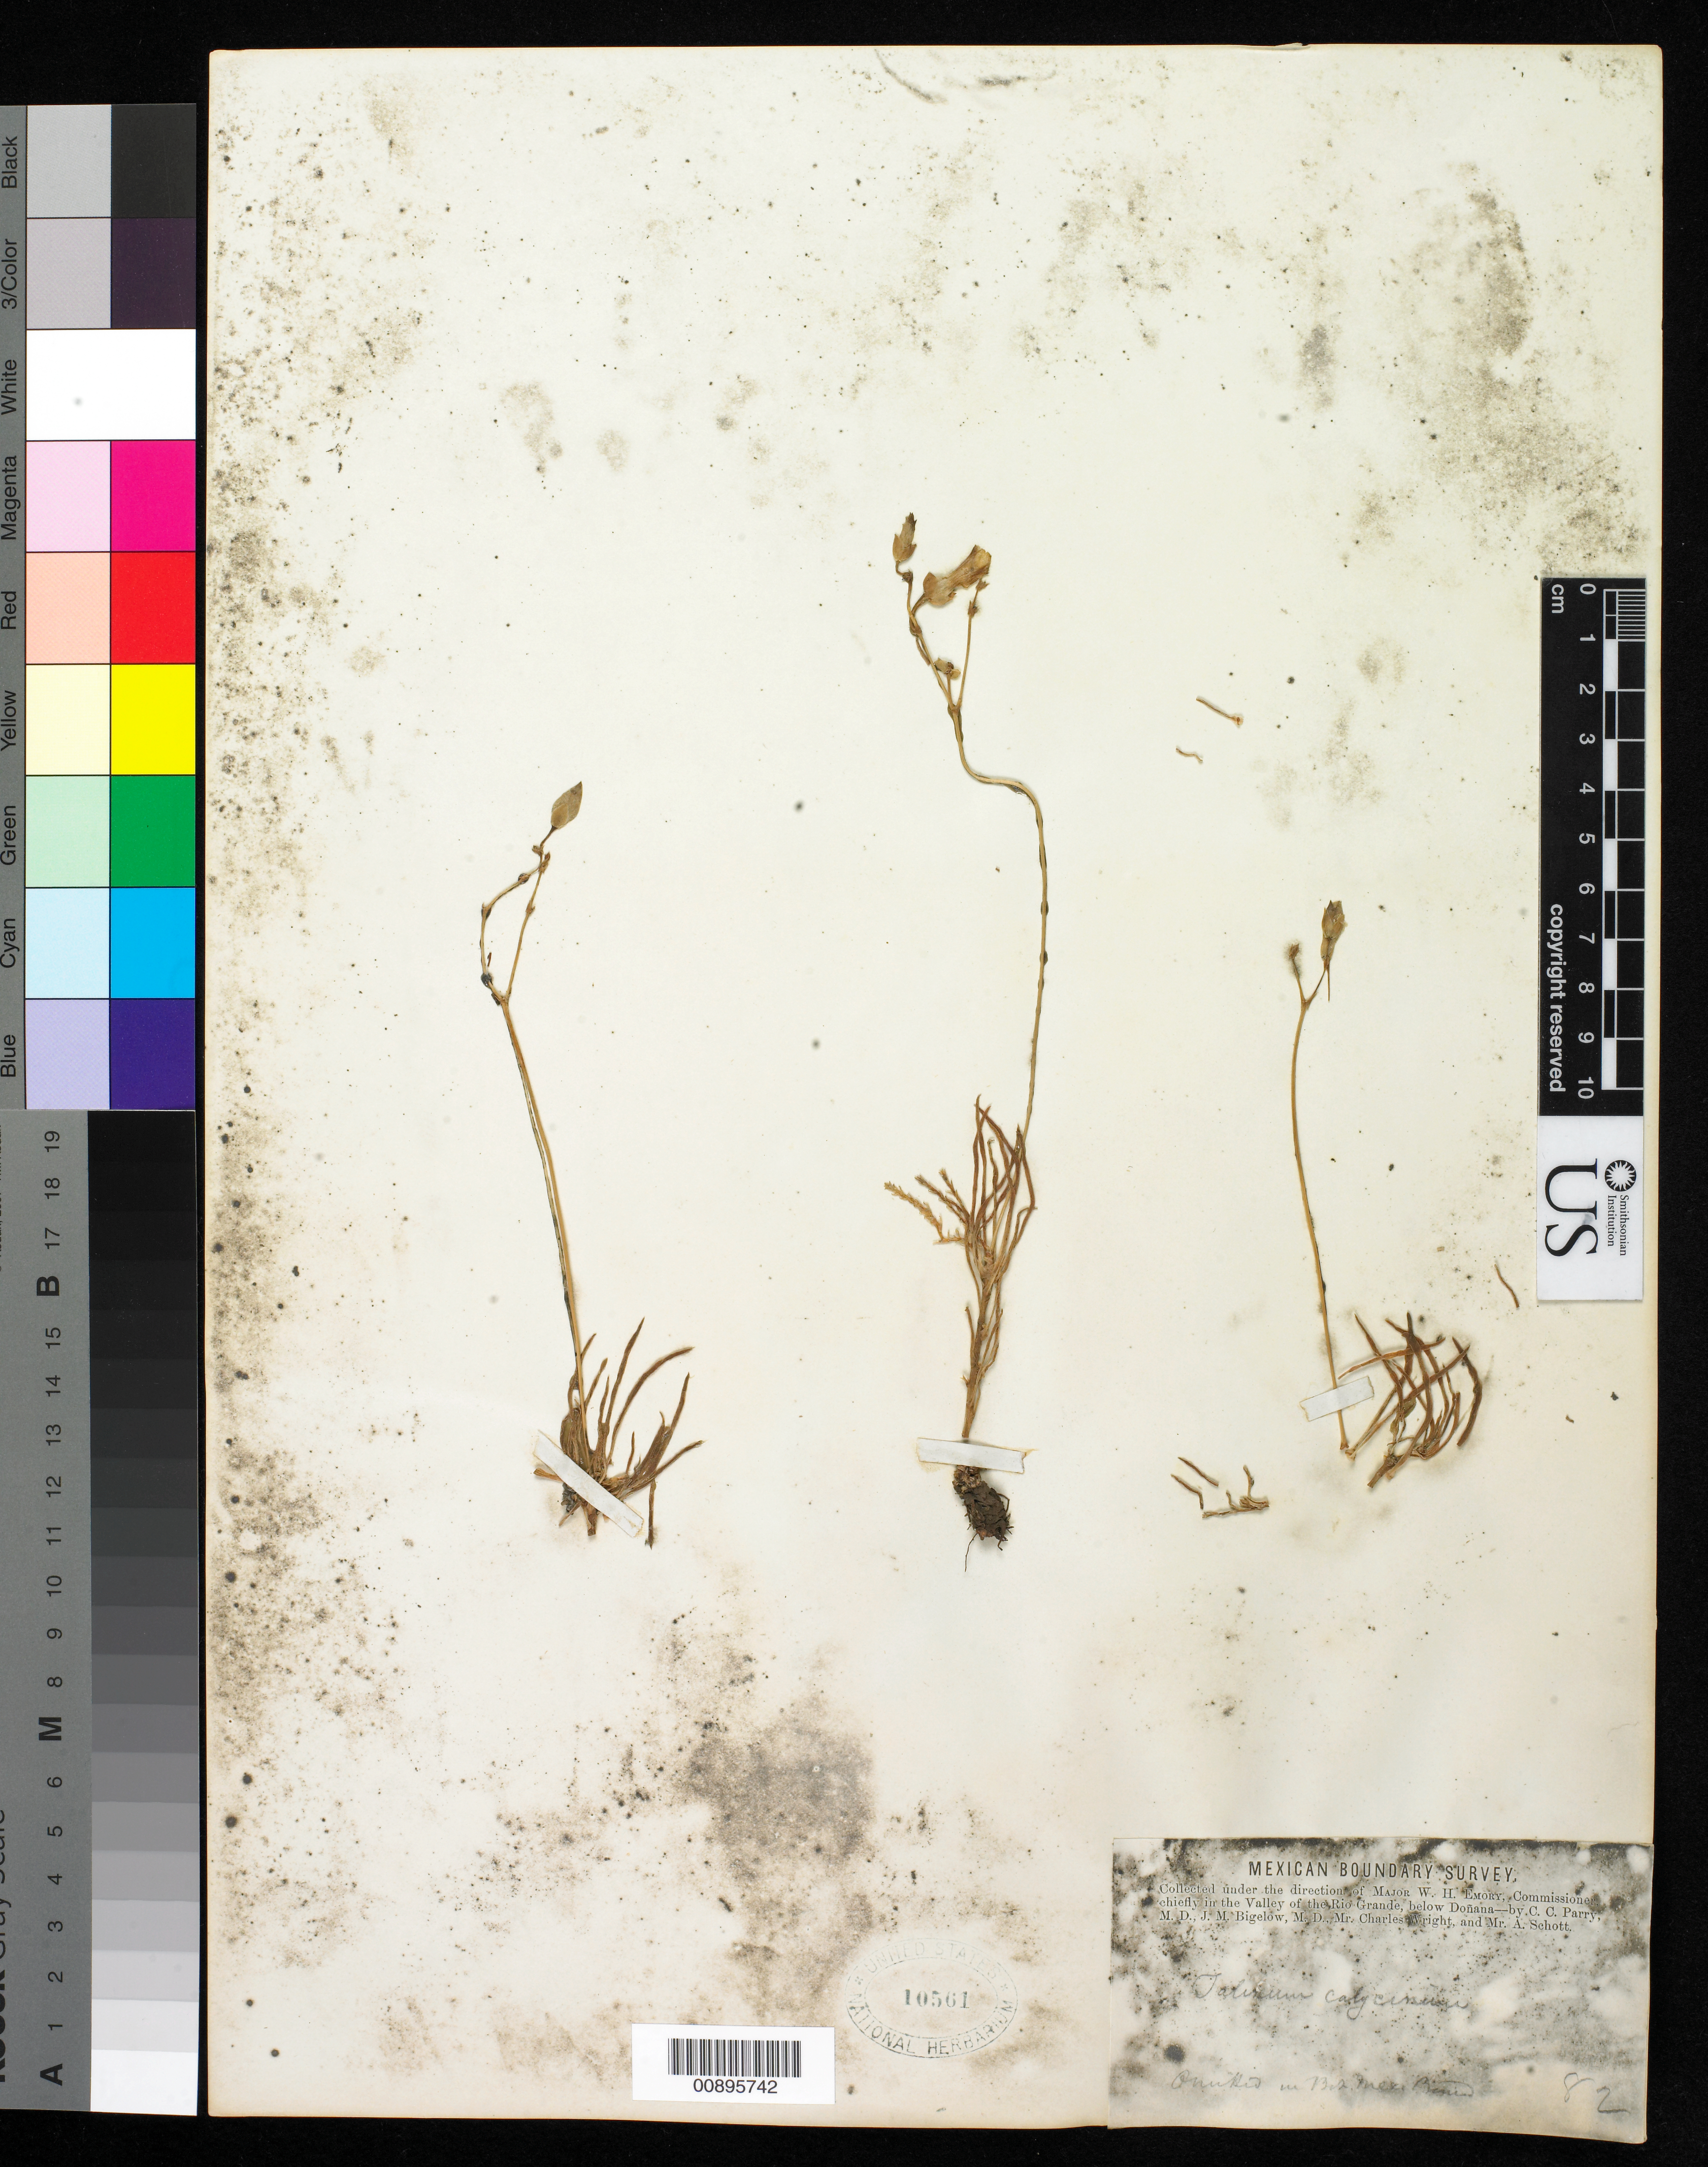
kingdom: Plantae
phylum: Tracheophyta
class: Magnoliopsida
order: Caryophyllales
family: Talinaceae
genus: Talinum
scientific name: Talinum calycinum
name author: Engelm.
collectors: C. C. Parry, J. M. Bigelow, C. Wright & A. C. V. Schott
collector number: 82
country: United States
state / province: New Mexico / Texas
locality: Valley of the Rio Grande, below Doñana.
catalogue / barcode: US 10561